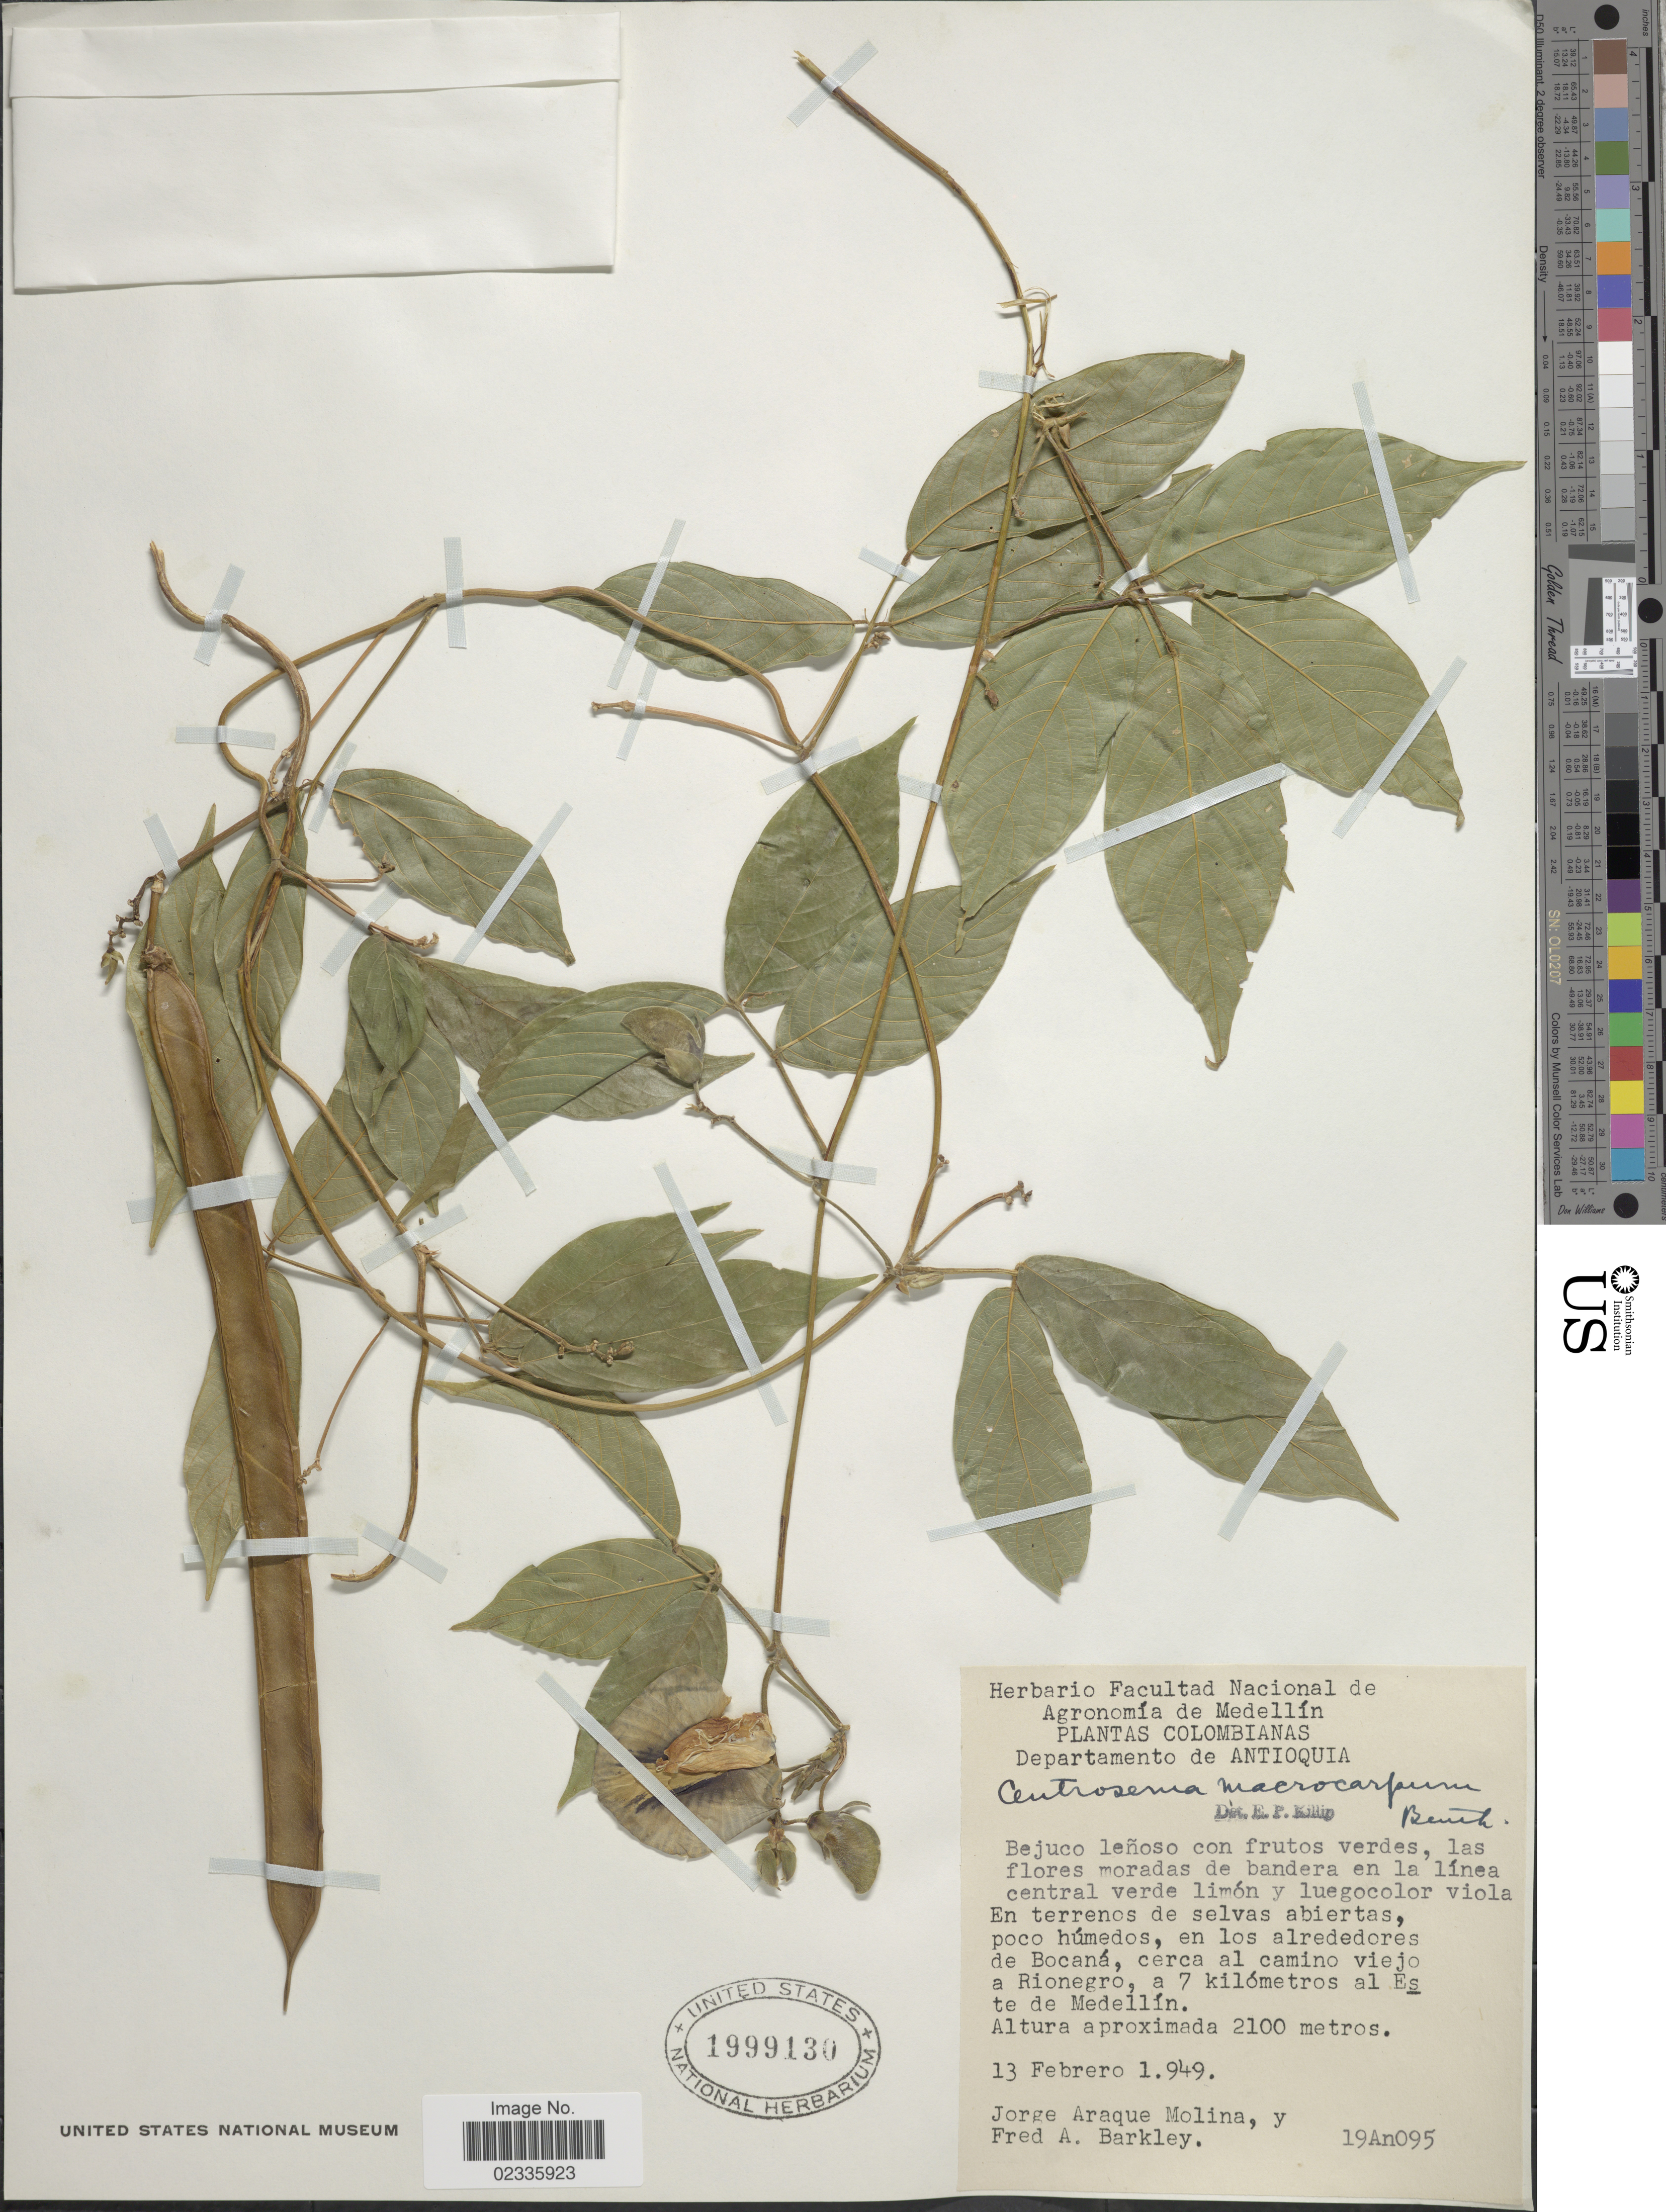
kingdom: Plantae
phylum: Tracheophyta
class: Magnoliopsida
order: Fabales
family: Fabaceae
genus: Centrosema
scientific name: Centrosema macrocarpum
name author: Benth.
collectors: J. Araque Molina & F. A. Barkley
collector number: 19An095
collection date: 1949-02-13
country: Colombia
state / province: Antioquia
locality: En los alrededores de Bocaná, cerca al camino viejo a Rionegro, a 7 kilómetros al Este de Medellín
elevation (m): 2100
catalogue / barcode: US 1999130